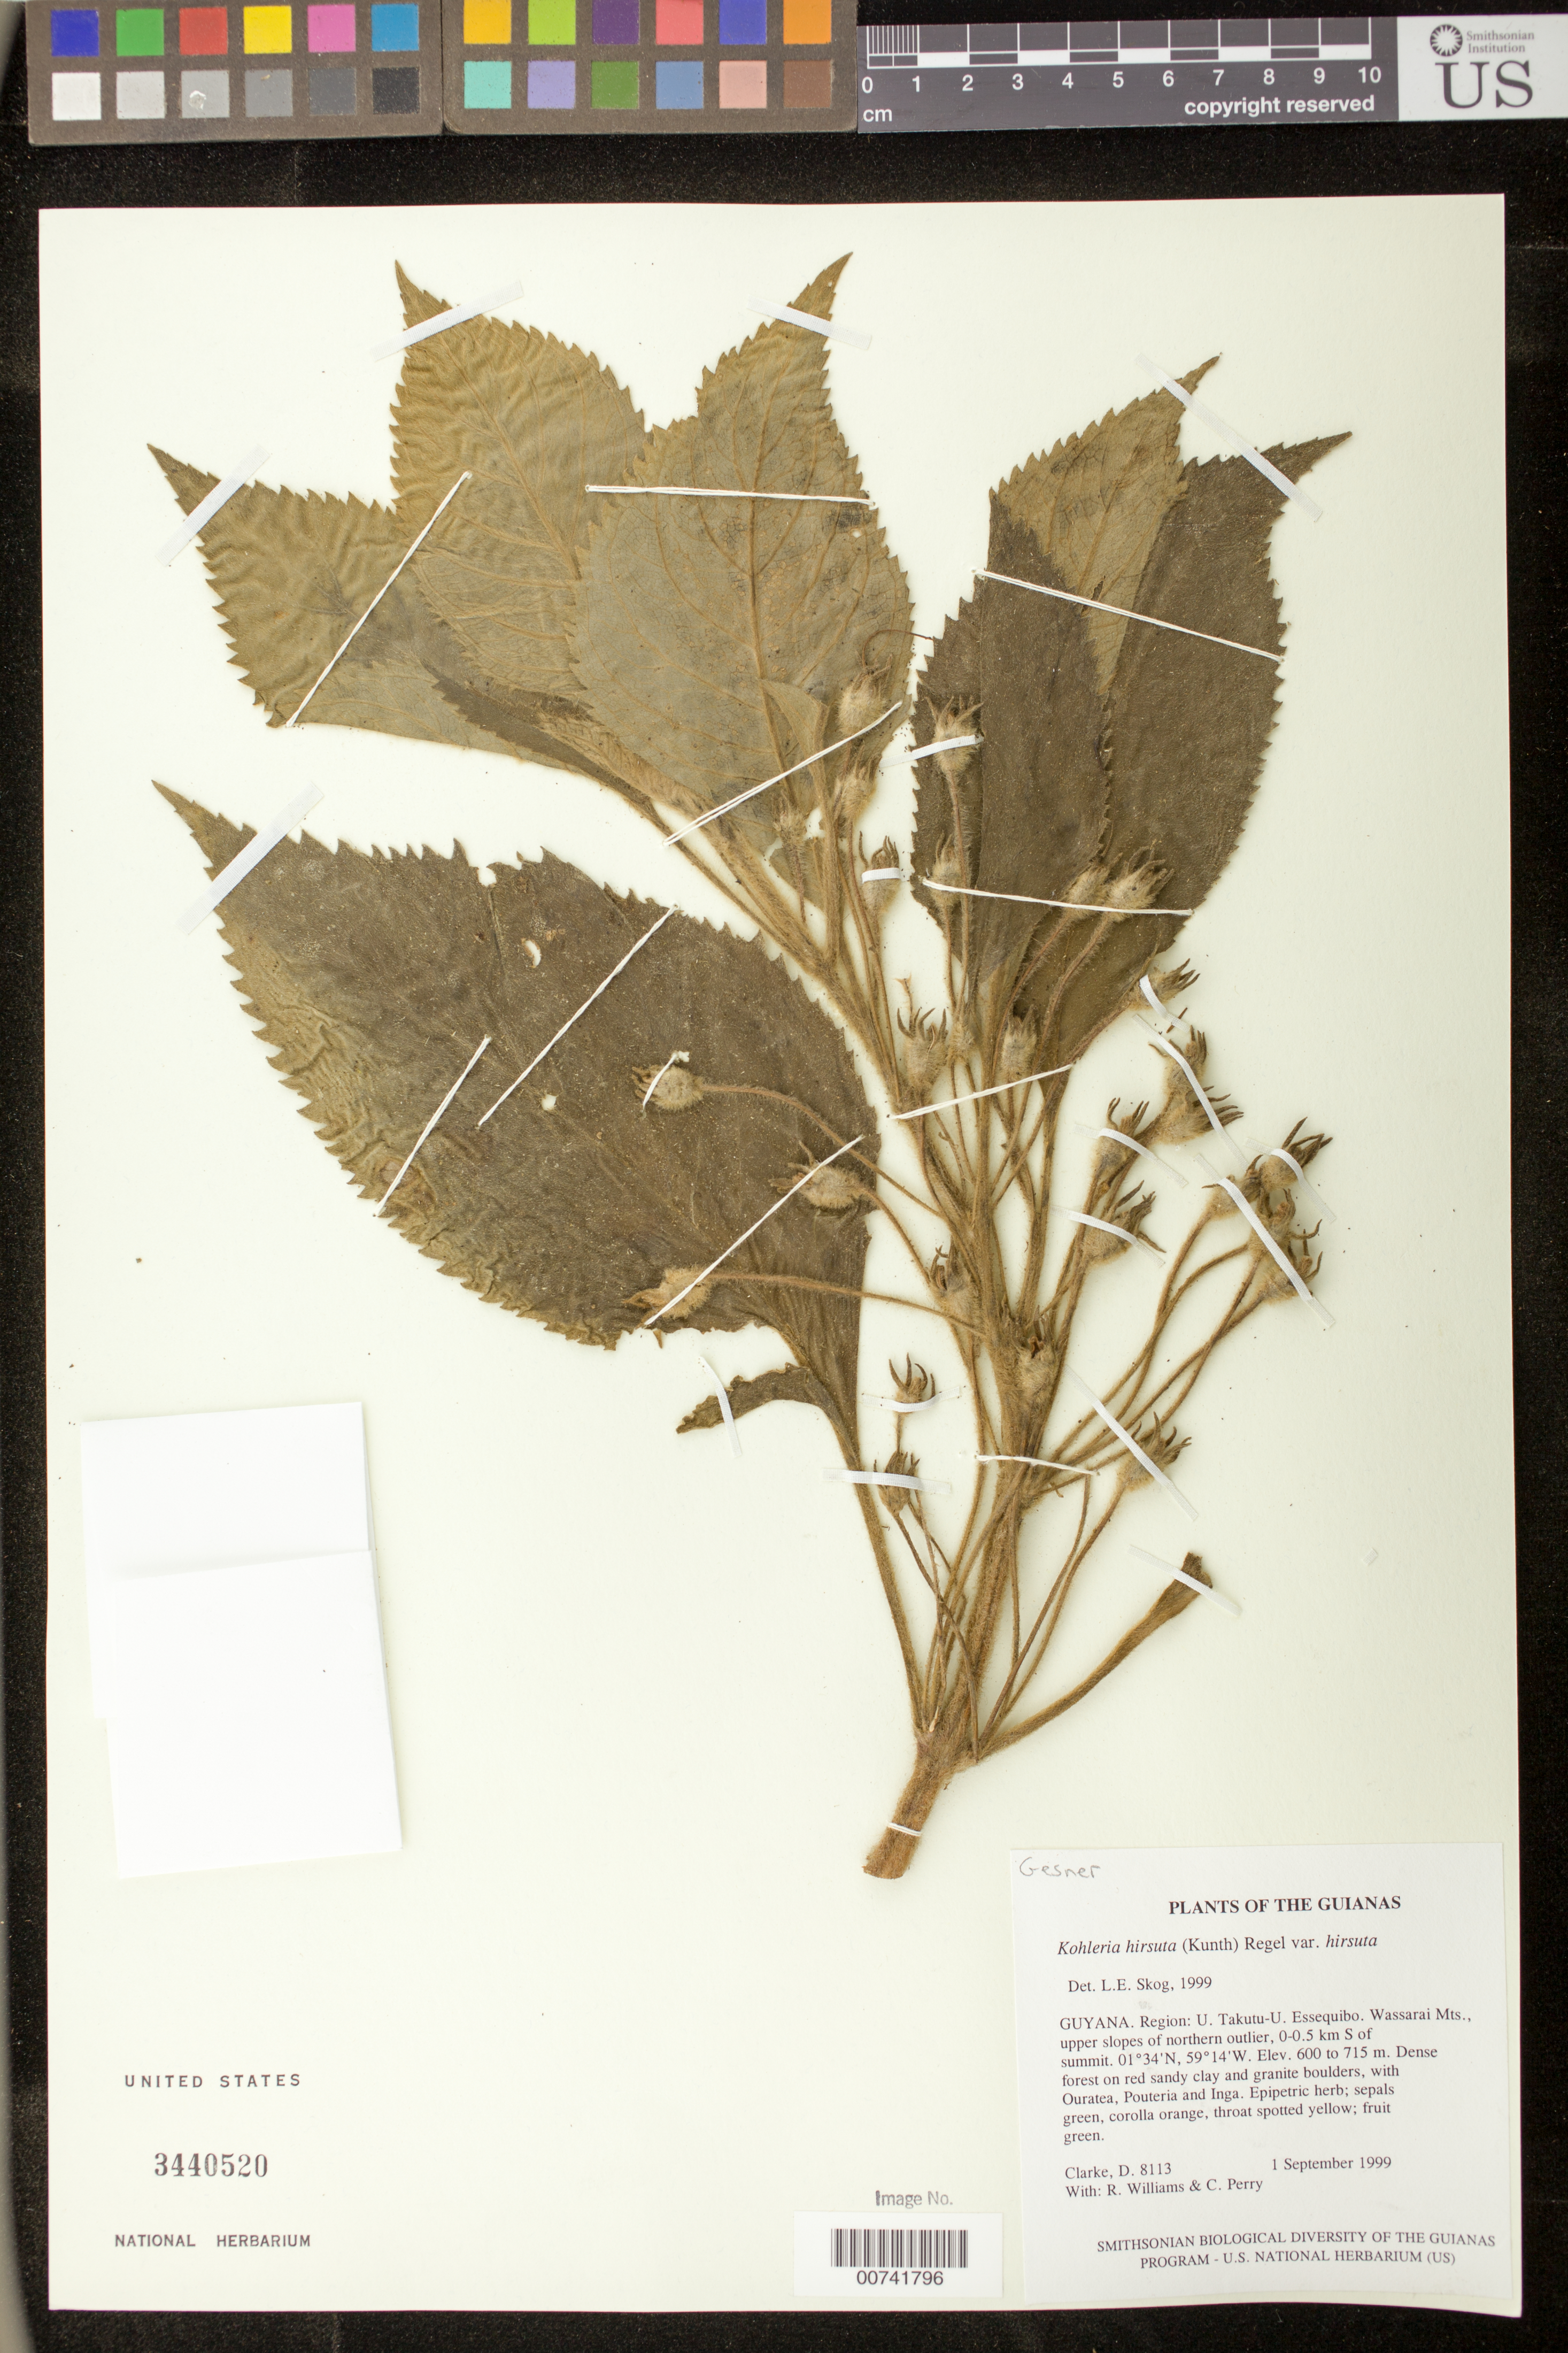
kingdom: Plantae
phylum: Tracheophyta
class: Magnoliopsida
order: Lamiales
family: Gesneriaceae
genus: Kohleria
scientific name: Kohleria hirsuta var. hirsuta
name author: (Kunth) Regel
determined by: Skog, Laurence E.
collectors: H. D. Clarke, R. Williams & C. Perry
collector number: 8113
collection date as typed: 1 September 1999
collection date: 1999-09-01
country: Guyana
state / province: U. Takutu-U. Essequibo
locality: Wassarai Mts., upper slopes of northern outlier, 0-0.5 km S of summit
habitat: Dense forest on red sandy clay and granite boulders, with Ouratea, Pouteria and Inga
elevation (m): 600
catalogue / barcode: US 3440520